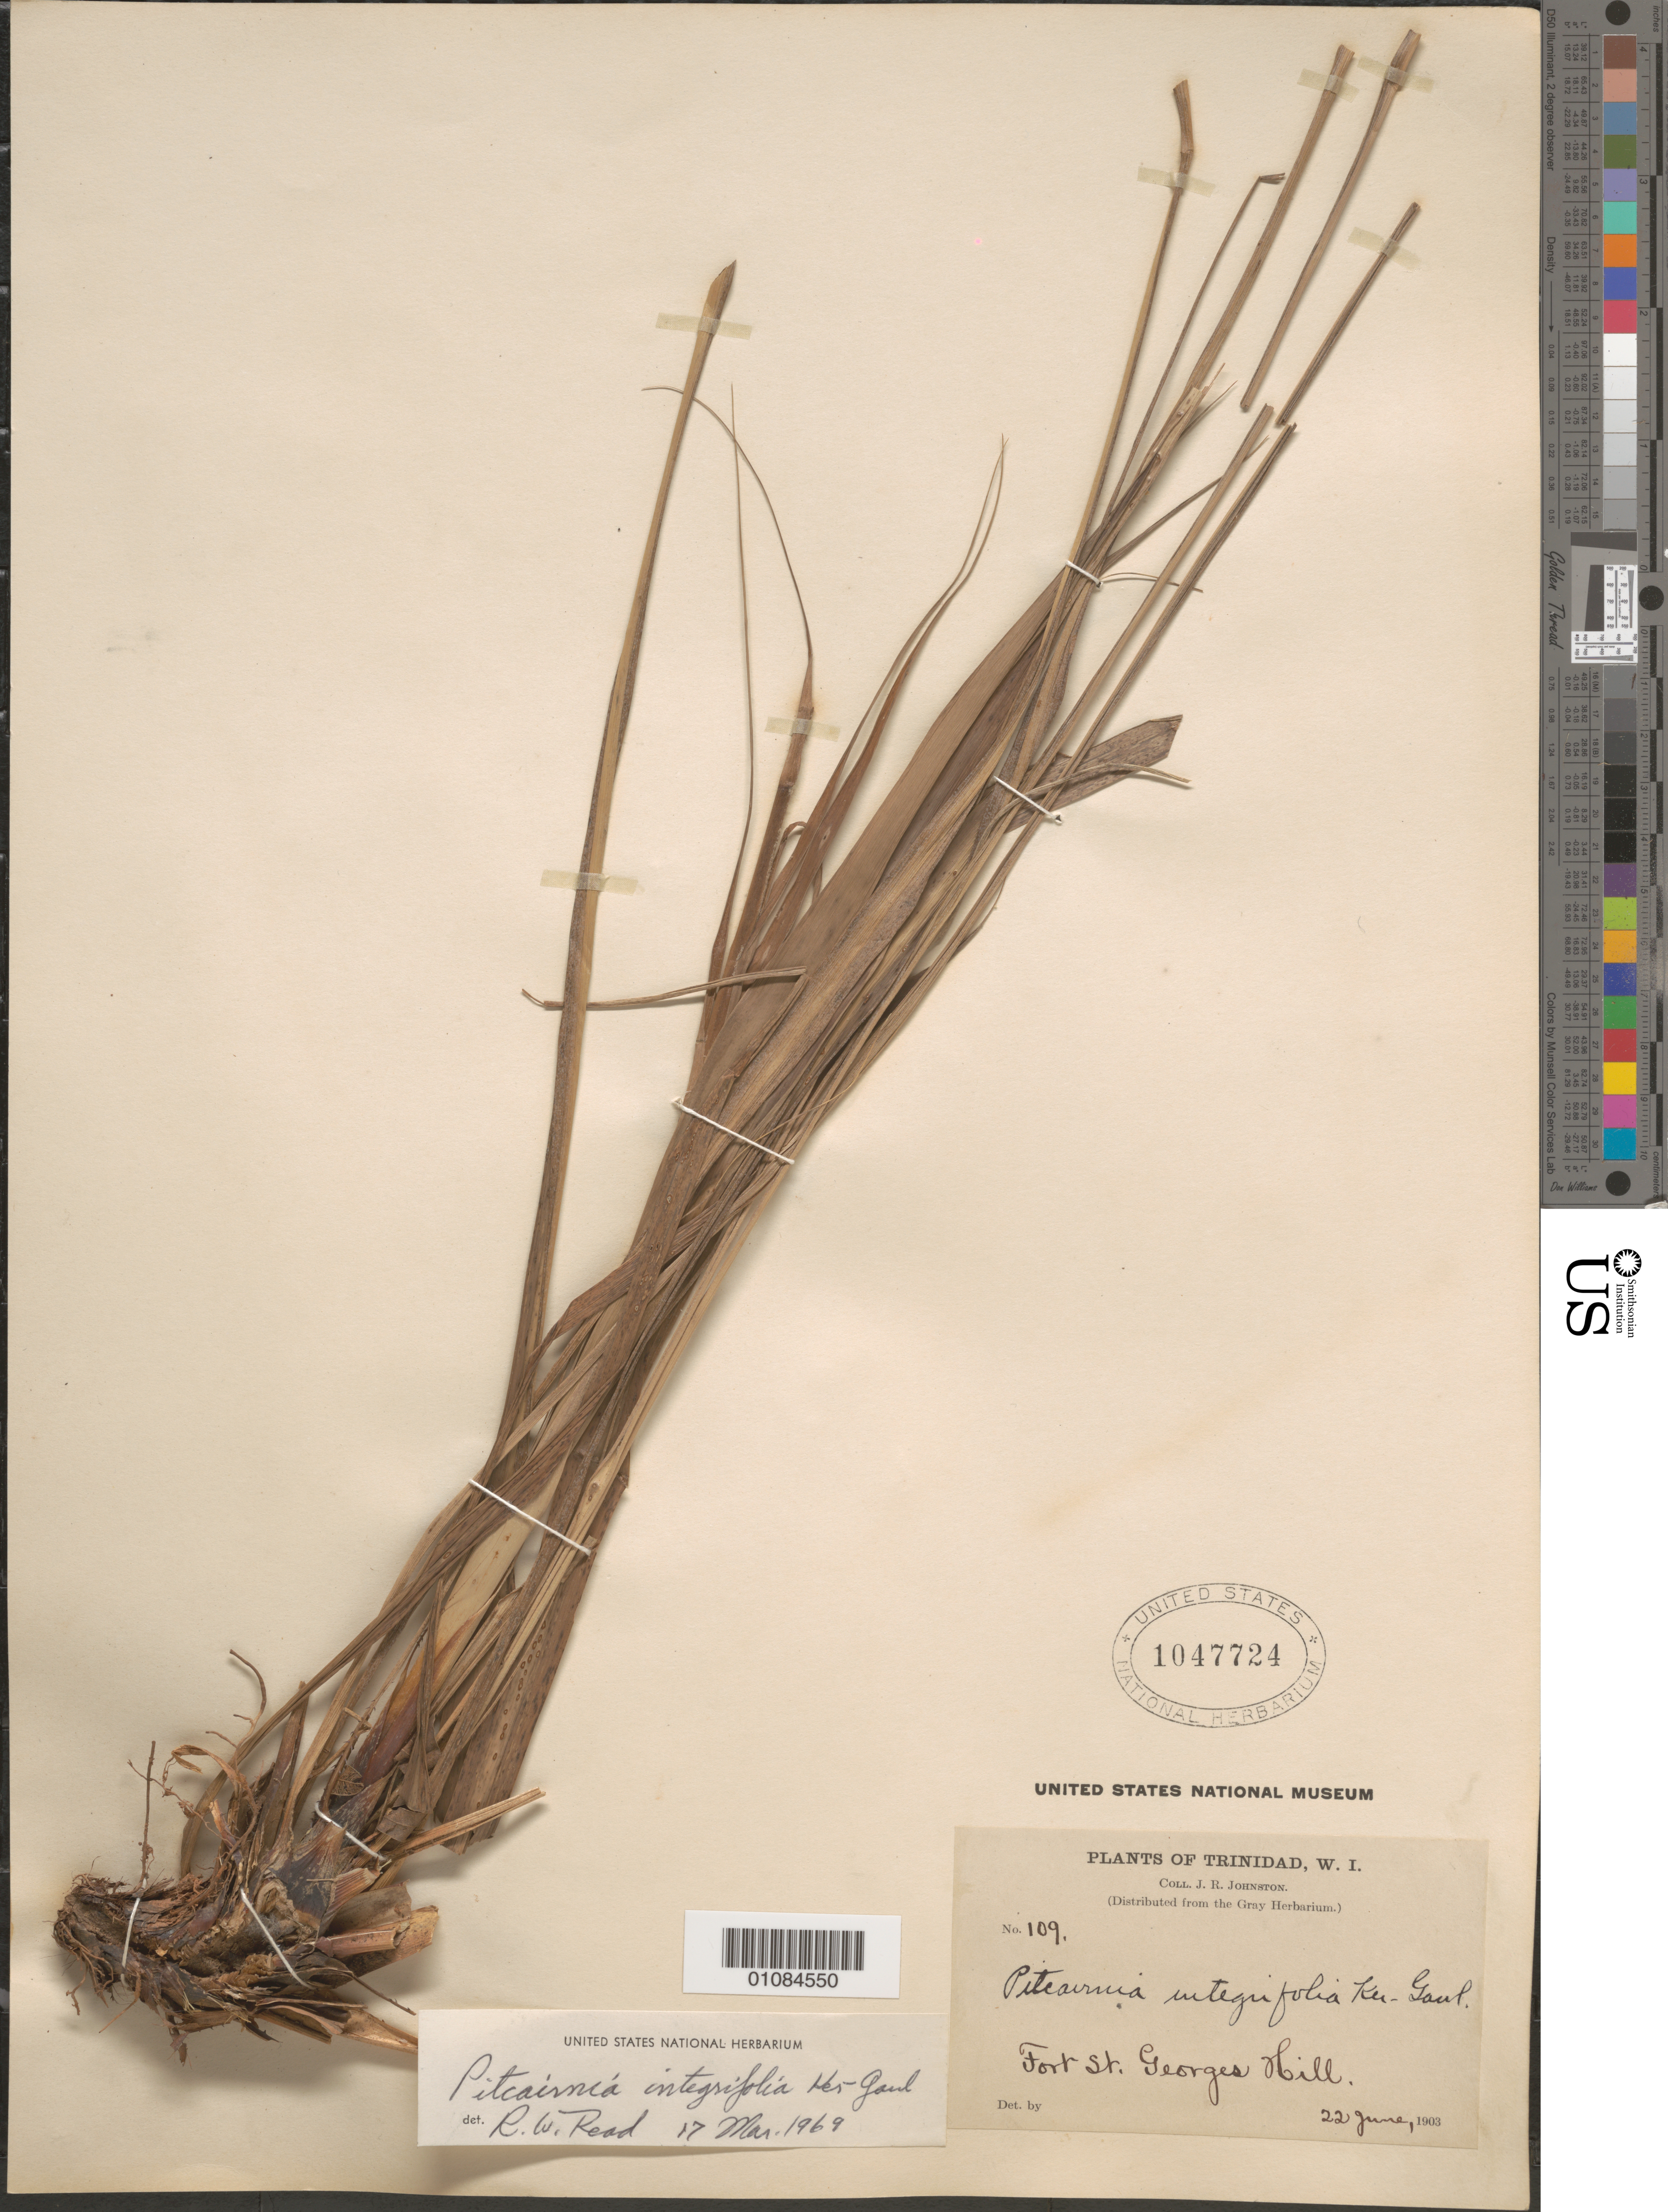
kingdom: Plantae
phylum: Tracheophyta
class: Liliopsida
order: Poales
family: Bromeliaceae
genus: Pitcairnia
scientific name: Pitcairnia integrifolia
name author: Ker Gawl.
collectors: J. Johnston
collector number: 109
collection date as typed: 22 Jun 1903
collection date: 1903-06-22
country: Trinidad and Tobago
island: Trinidad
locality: Fort St. Georges Hill.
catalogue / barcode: US 1047724